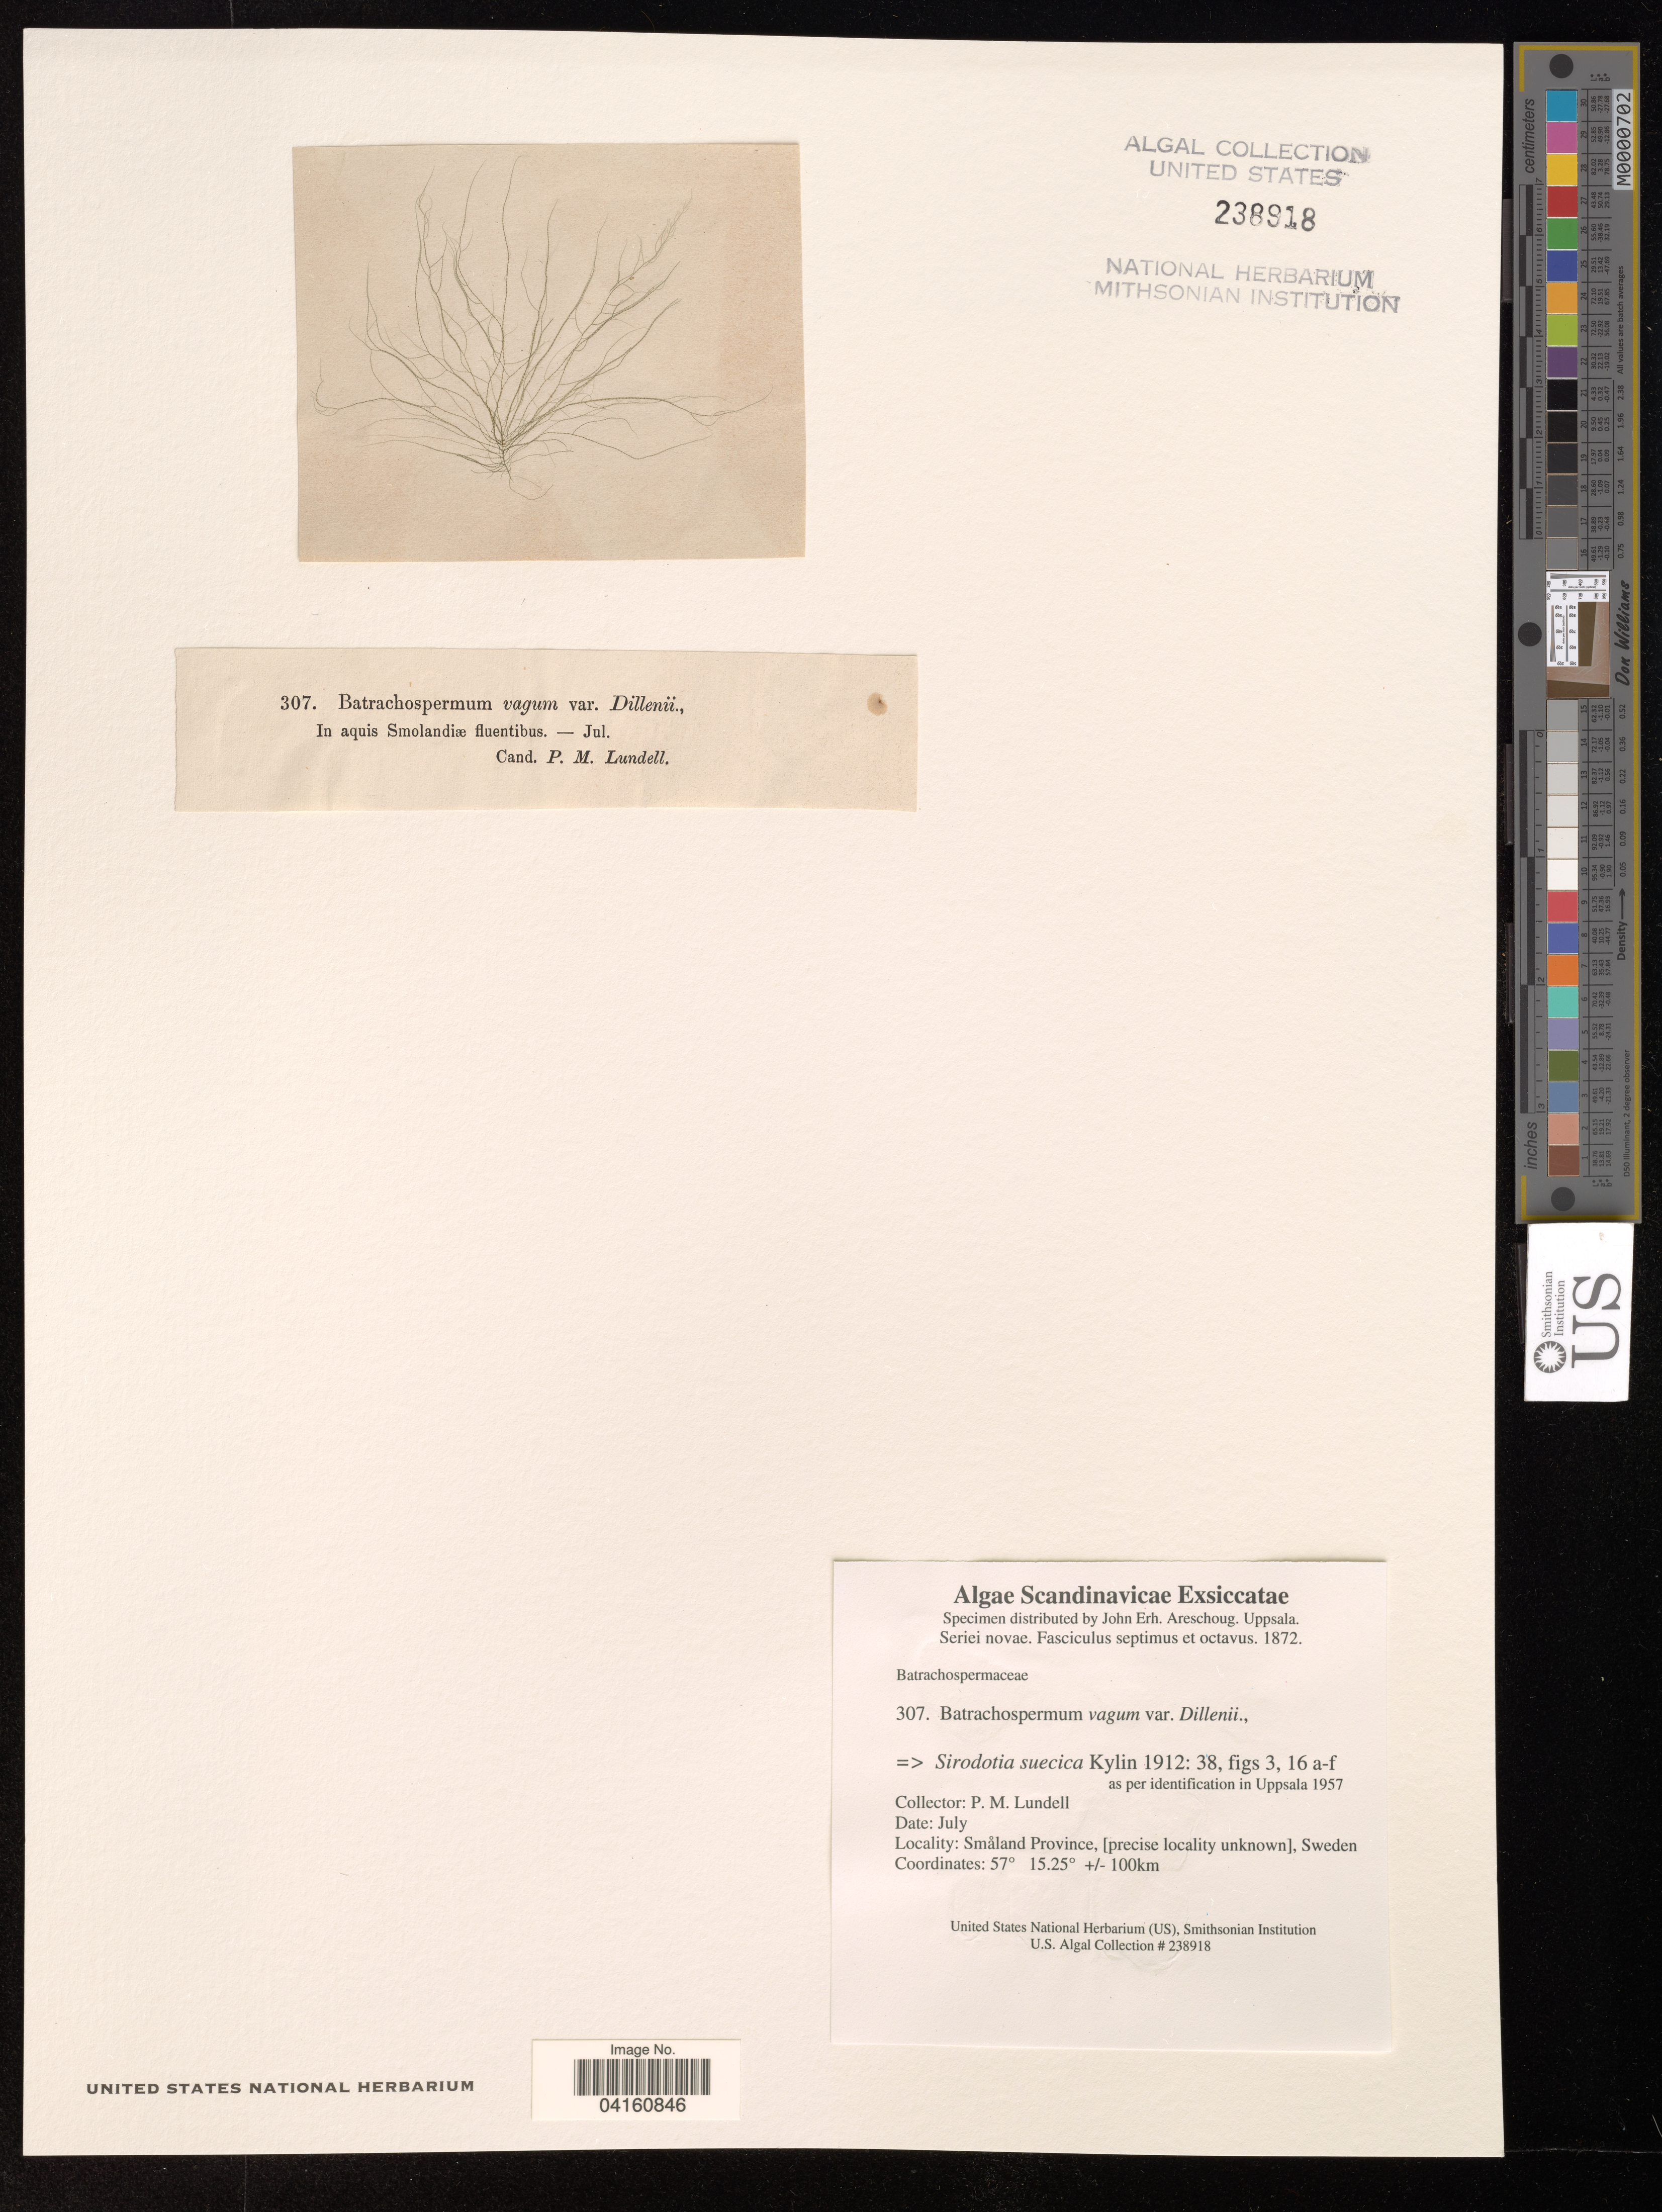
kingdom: Plantae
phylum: Rhodophyta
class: Florideophyceae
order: Batrachospermales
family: Batrachospermaceae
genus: Sirodotia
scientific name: Sirodotia suecica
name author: Kylin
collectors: P. M. Lundell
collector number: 307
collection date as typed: Jul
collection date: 1872-07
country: Sweden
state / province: Smaland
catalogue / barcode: US 238918